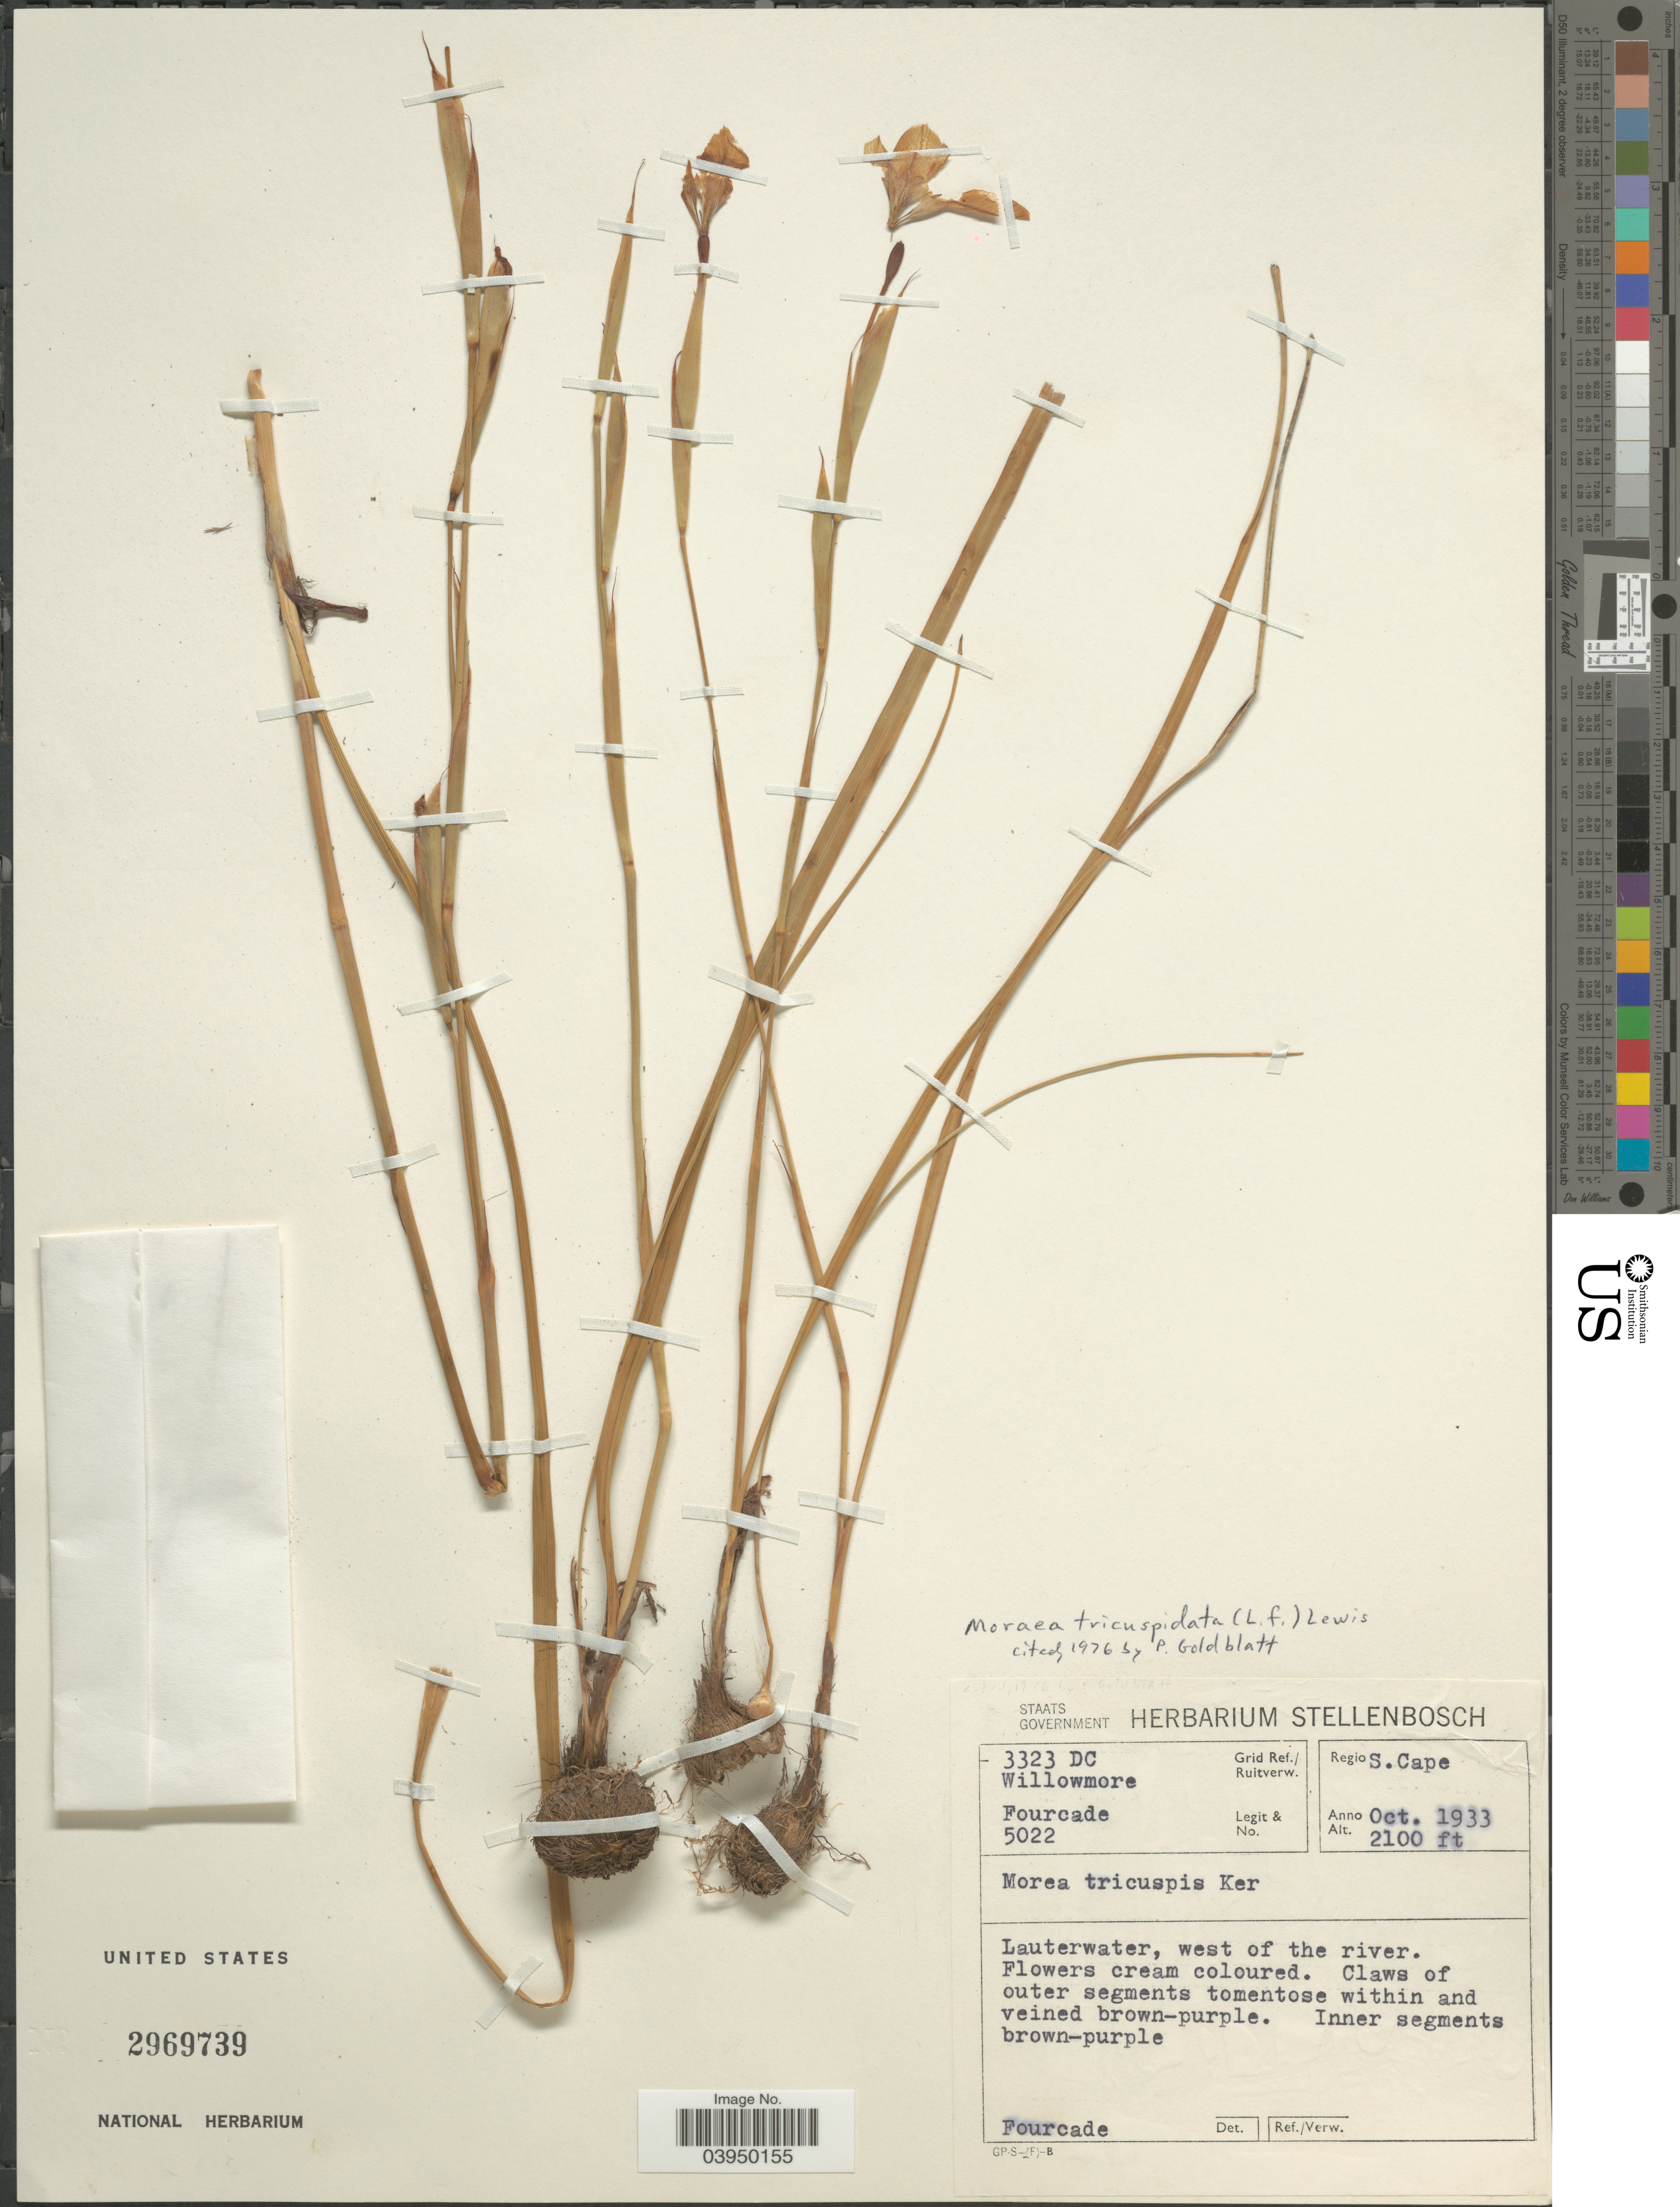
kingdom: Plantae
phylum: Tracheophyta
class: Liliopsida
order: Asparagales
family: Iridaceae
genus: Moraea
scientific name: Moraea tricuspidata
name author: (L. f.) G.J. Lewis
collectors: Fourcade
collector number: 5022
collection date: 1933-10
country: South Africa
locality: Grid Ref./Ruitverw. 3323 DC Willowmore. Regio S. Cape. Lauterwater, west of the river.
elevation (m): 640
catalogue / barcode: US 2969739